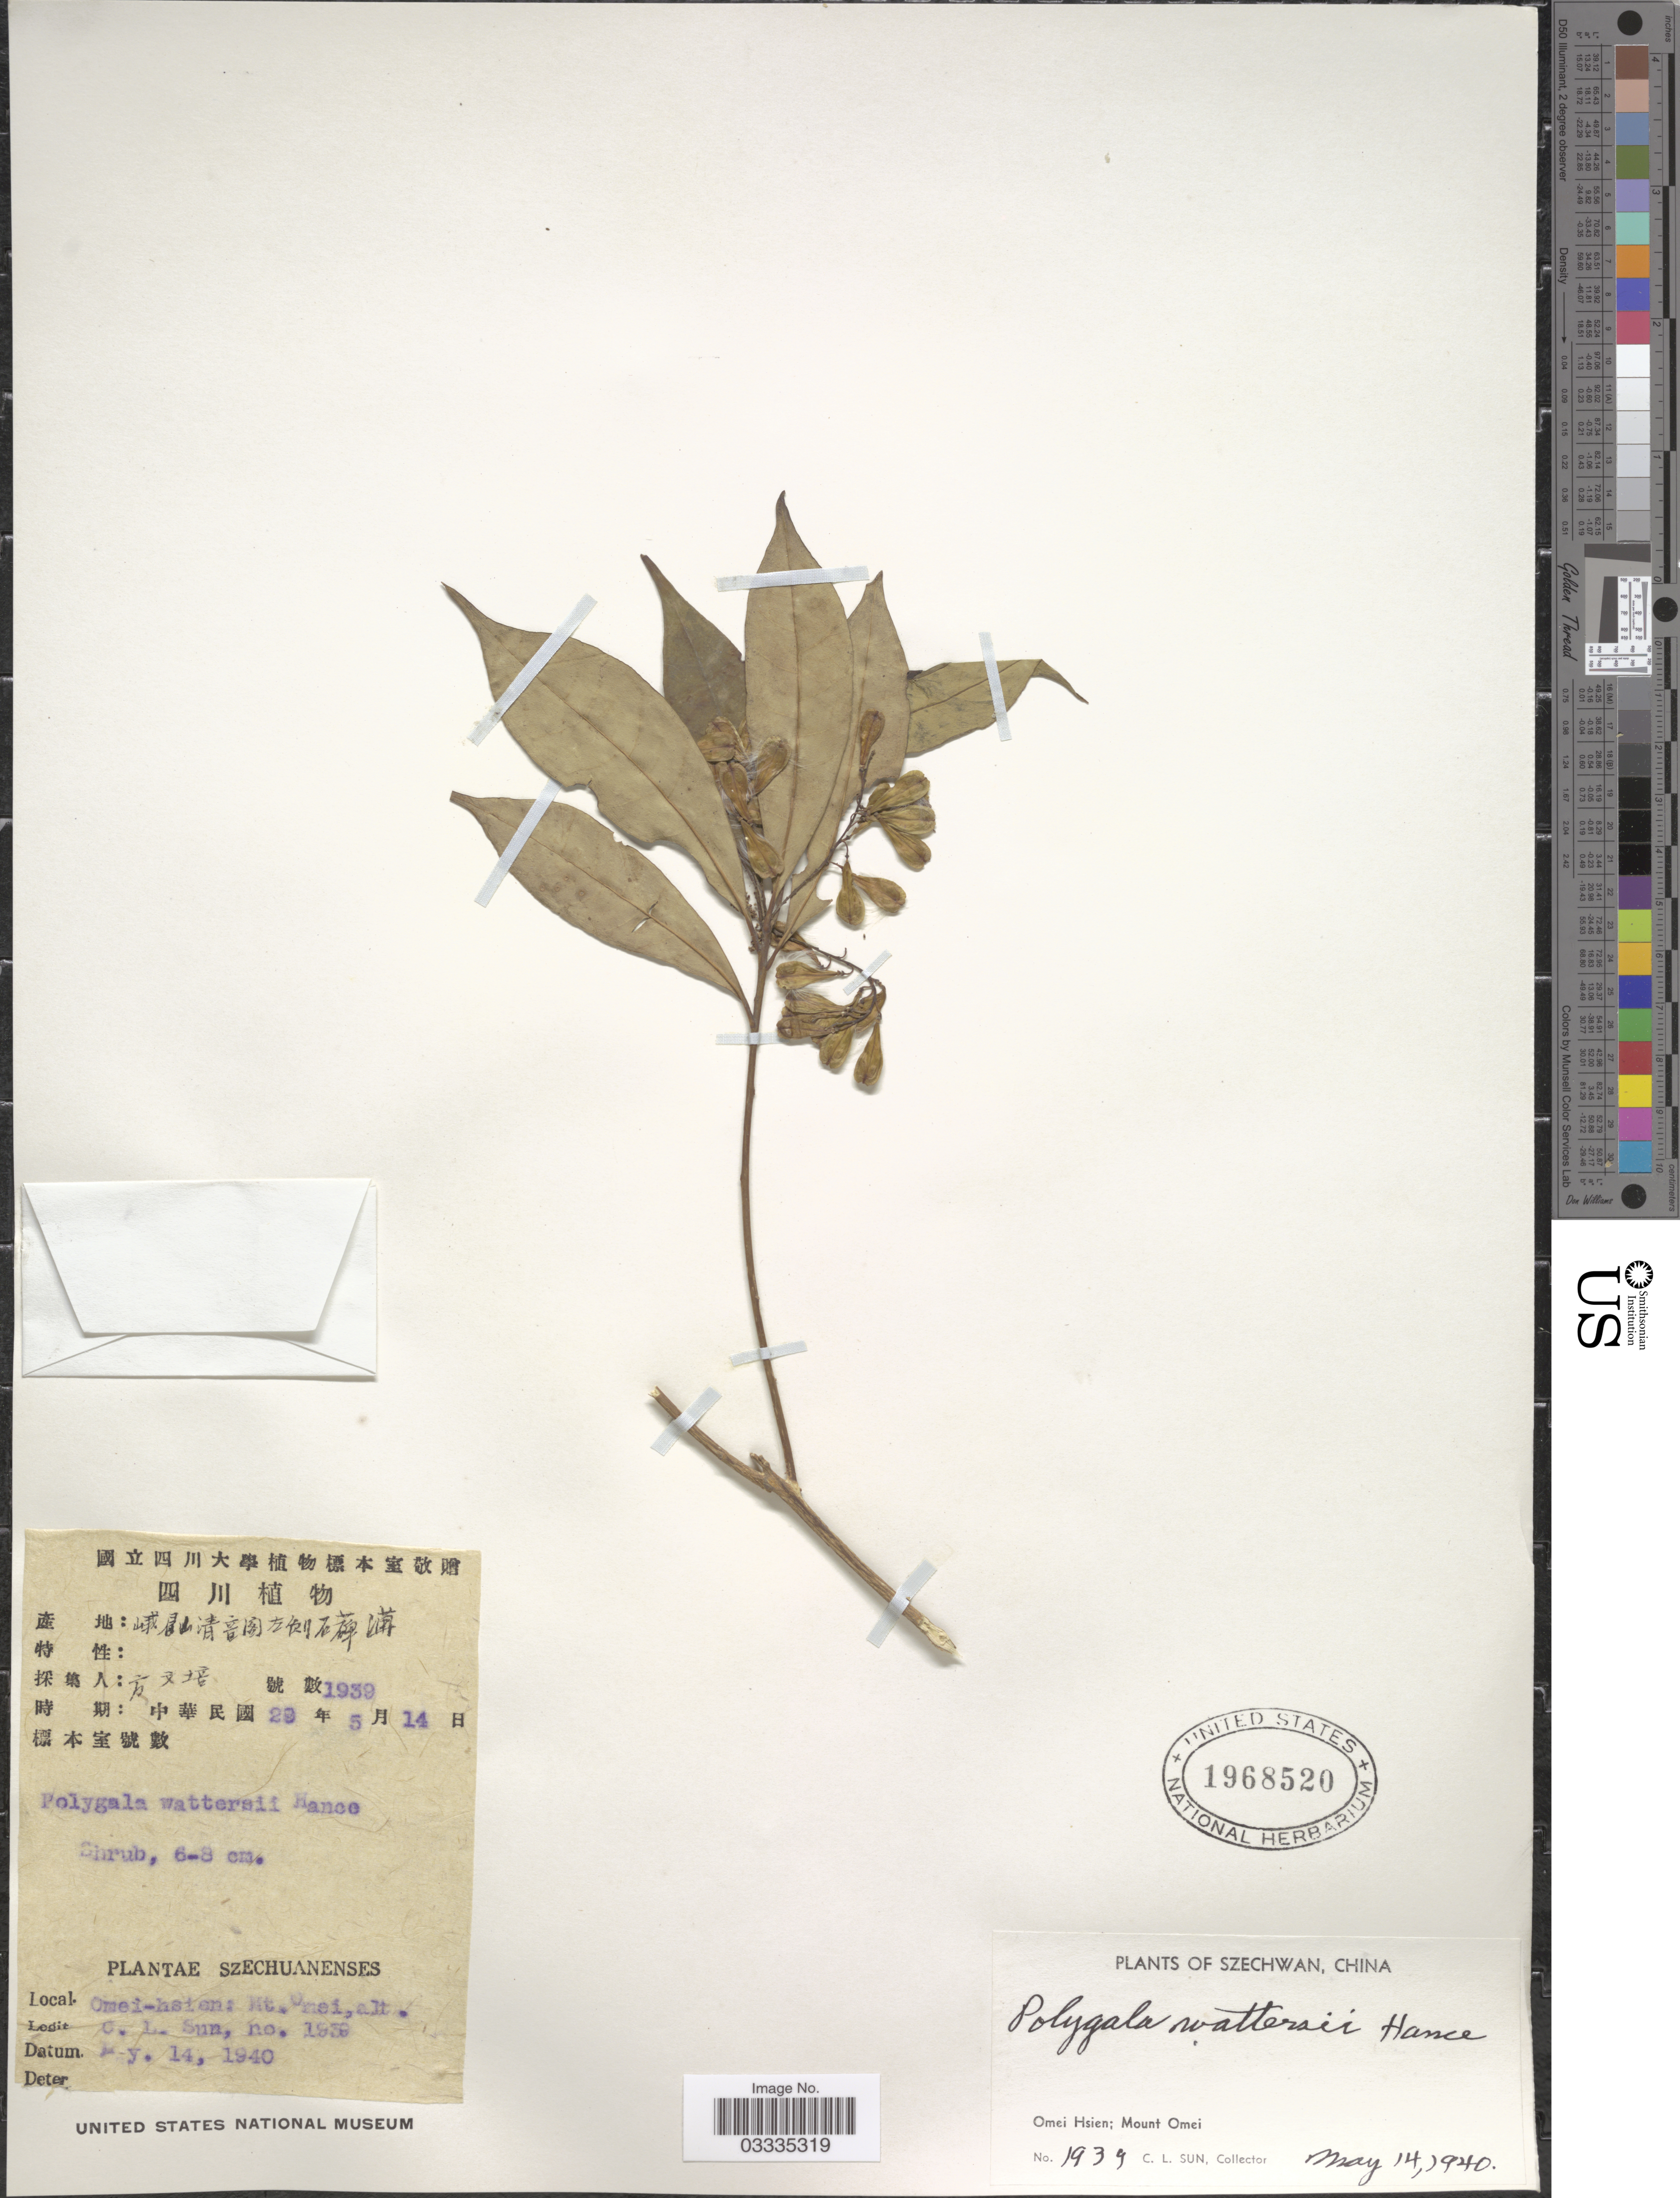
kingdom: Plantae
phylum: Tracheophyta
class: Magnoliopsida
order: Fabales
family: Polygalaceae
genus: Polygala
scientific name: Polygala wattersii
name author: Hance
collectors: C. Sun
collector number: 1939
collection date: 1940-05-14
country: China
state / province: Sichuan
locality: Szechwan. Omei Hsien; Mount Omei.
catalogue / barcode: US 1968520